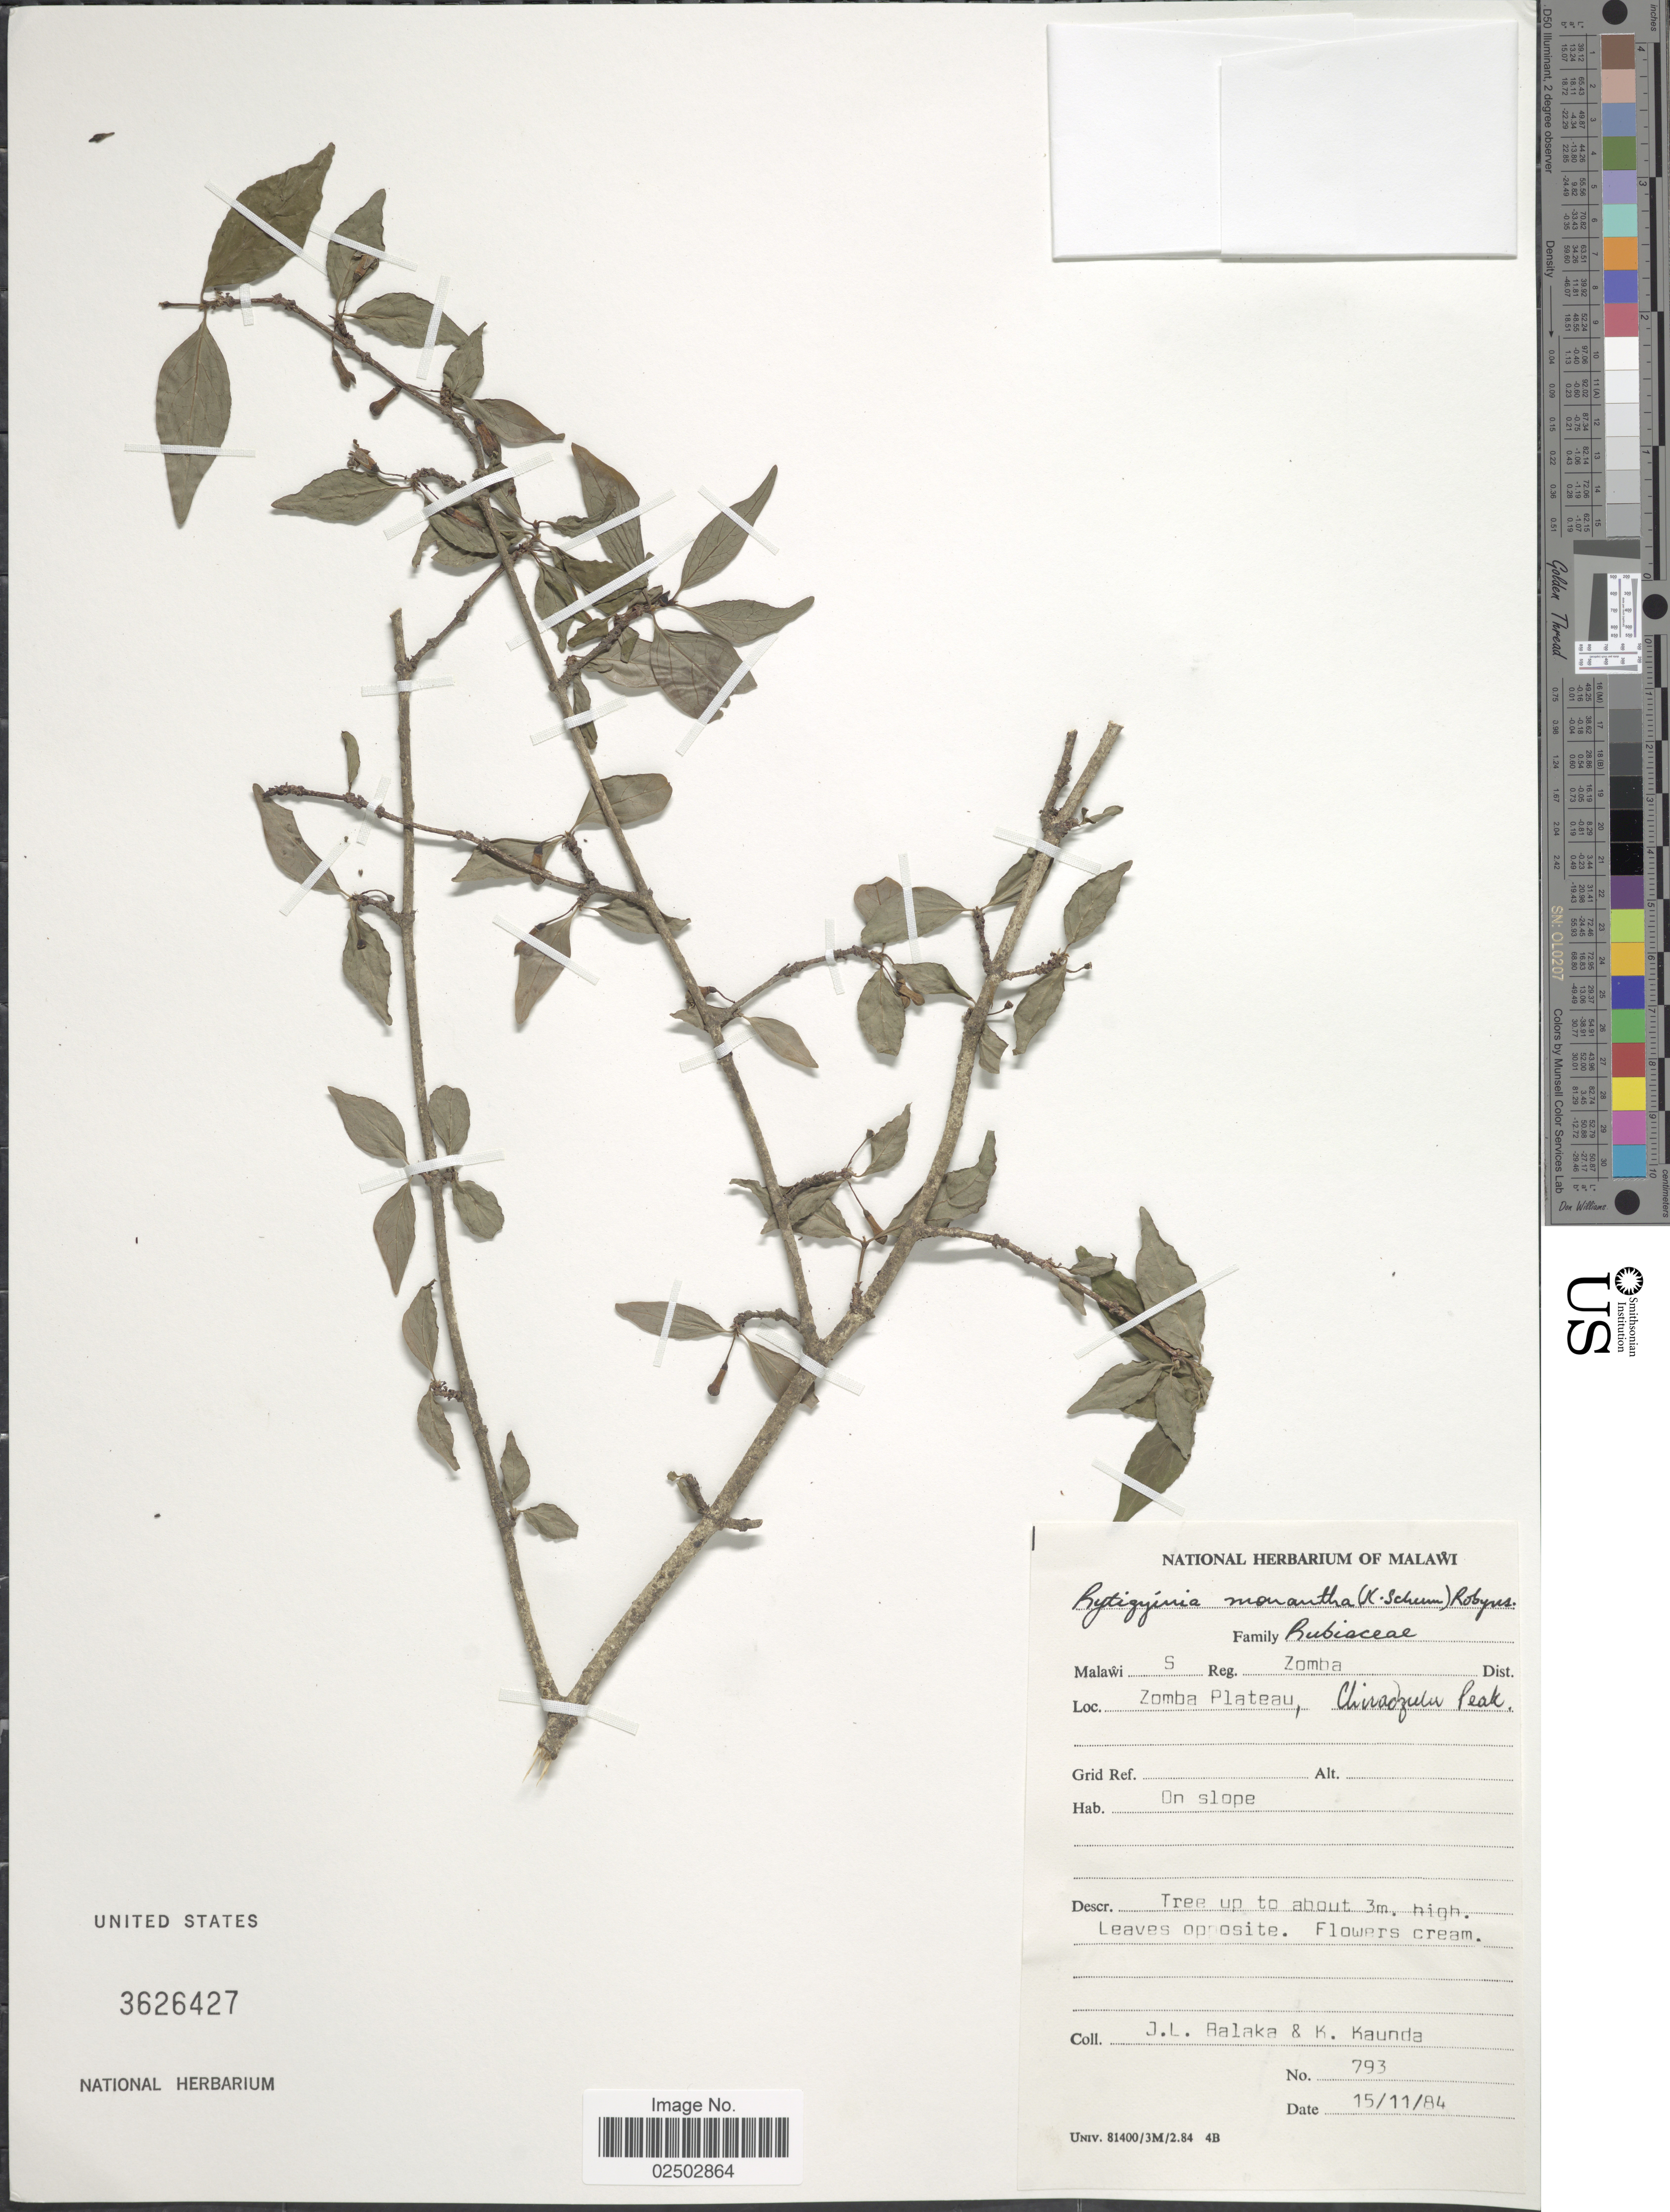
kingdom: Plantae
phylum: Tracheophyta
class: Magnoliopsida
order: Gentianales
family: Rubiaceae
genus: Rytigynia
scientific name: Rytigynia nigerica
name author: (S. Moore) Robyns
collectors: J. Balaka & K. Kaunda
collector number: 793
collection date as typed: Transcribed d/m/y: 15/11/84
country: Malawi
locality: Malawi S, Reg. Zomba Dist., Zomba Plateau, Chiraozulu Peak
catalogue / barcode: US 3626427